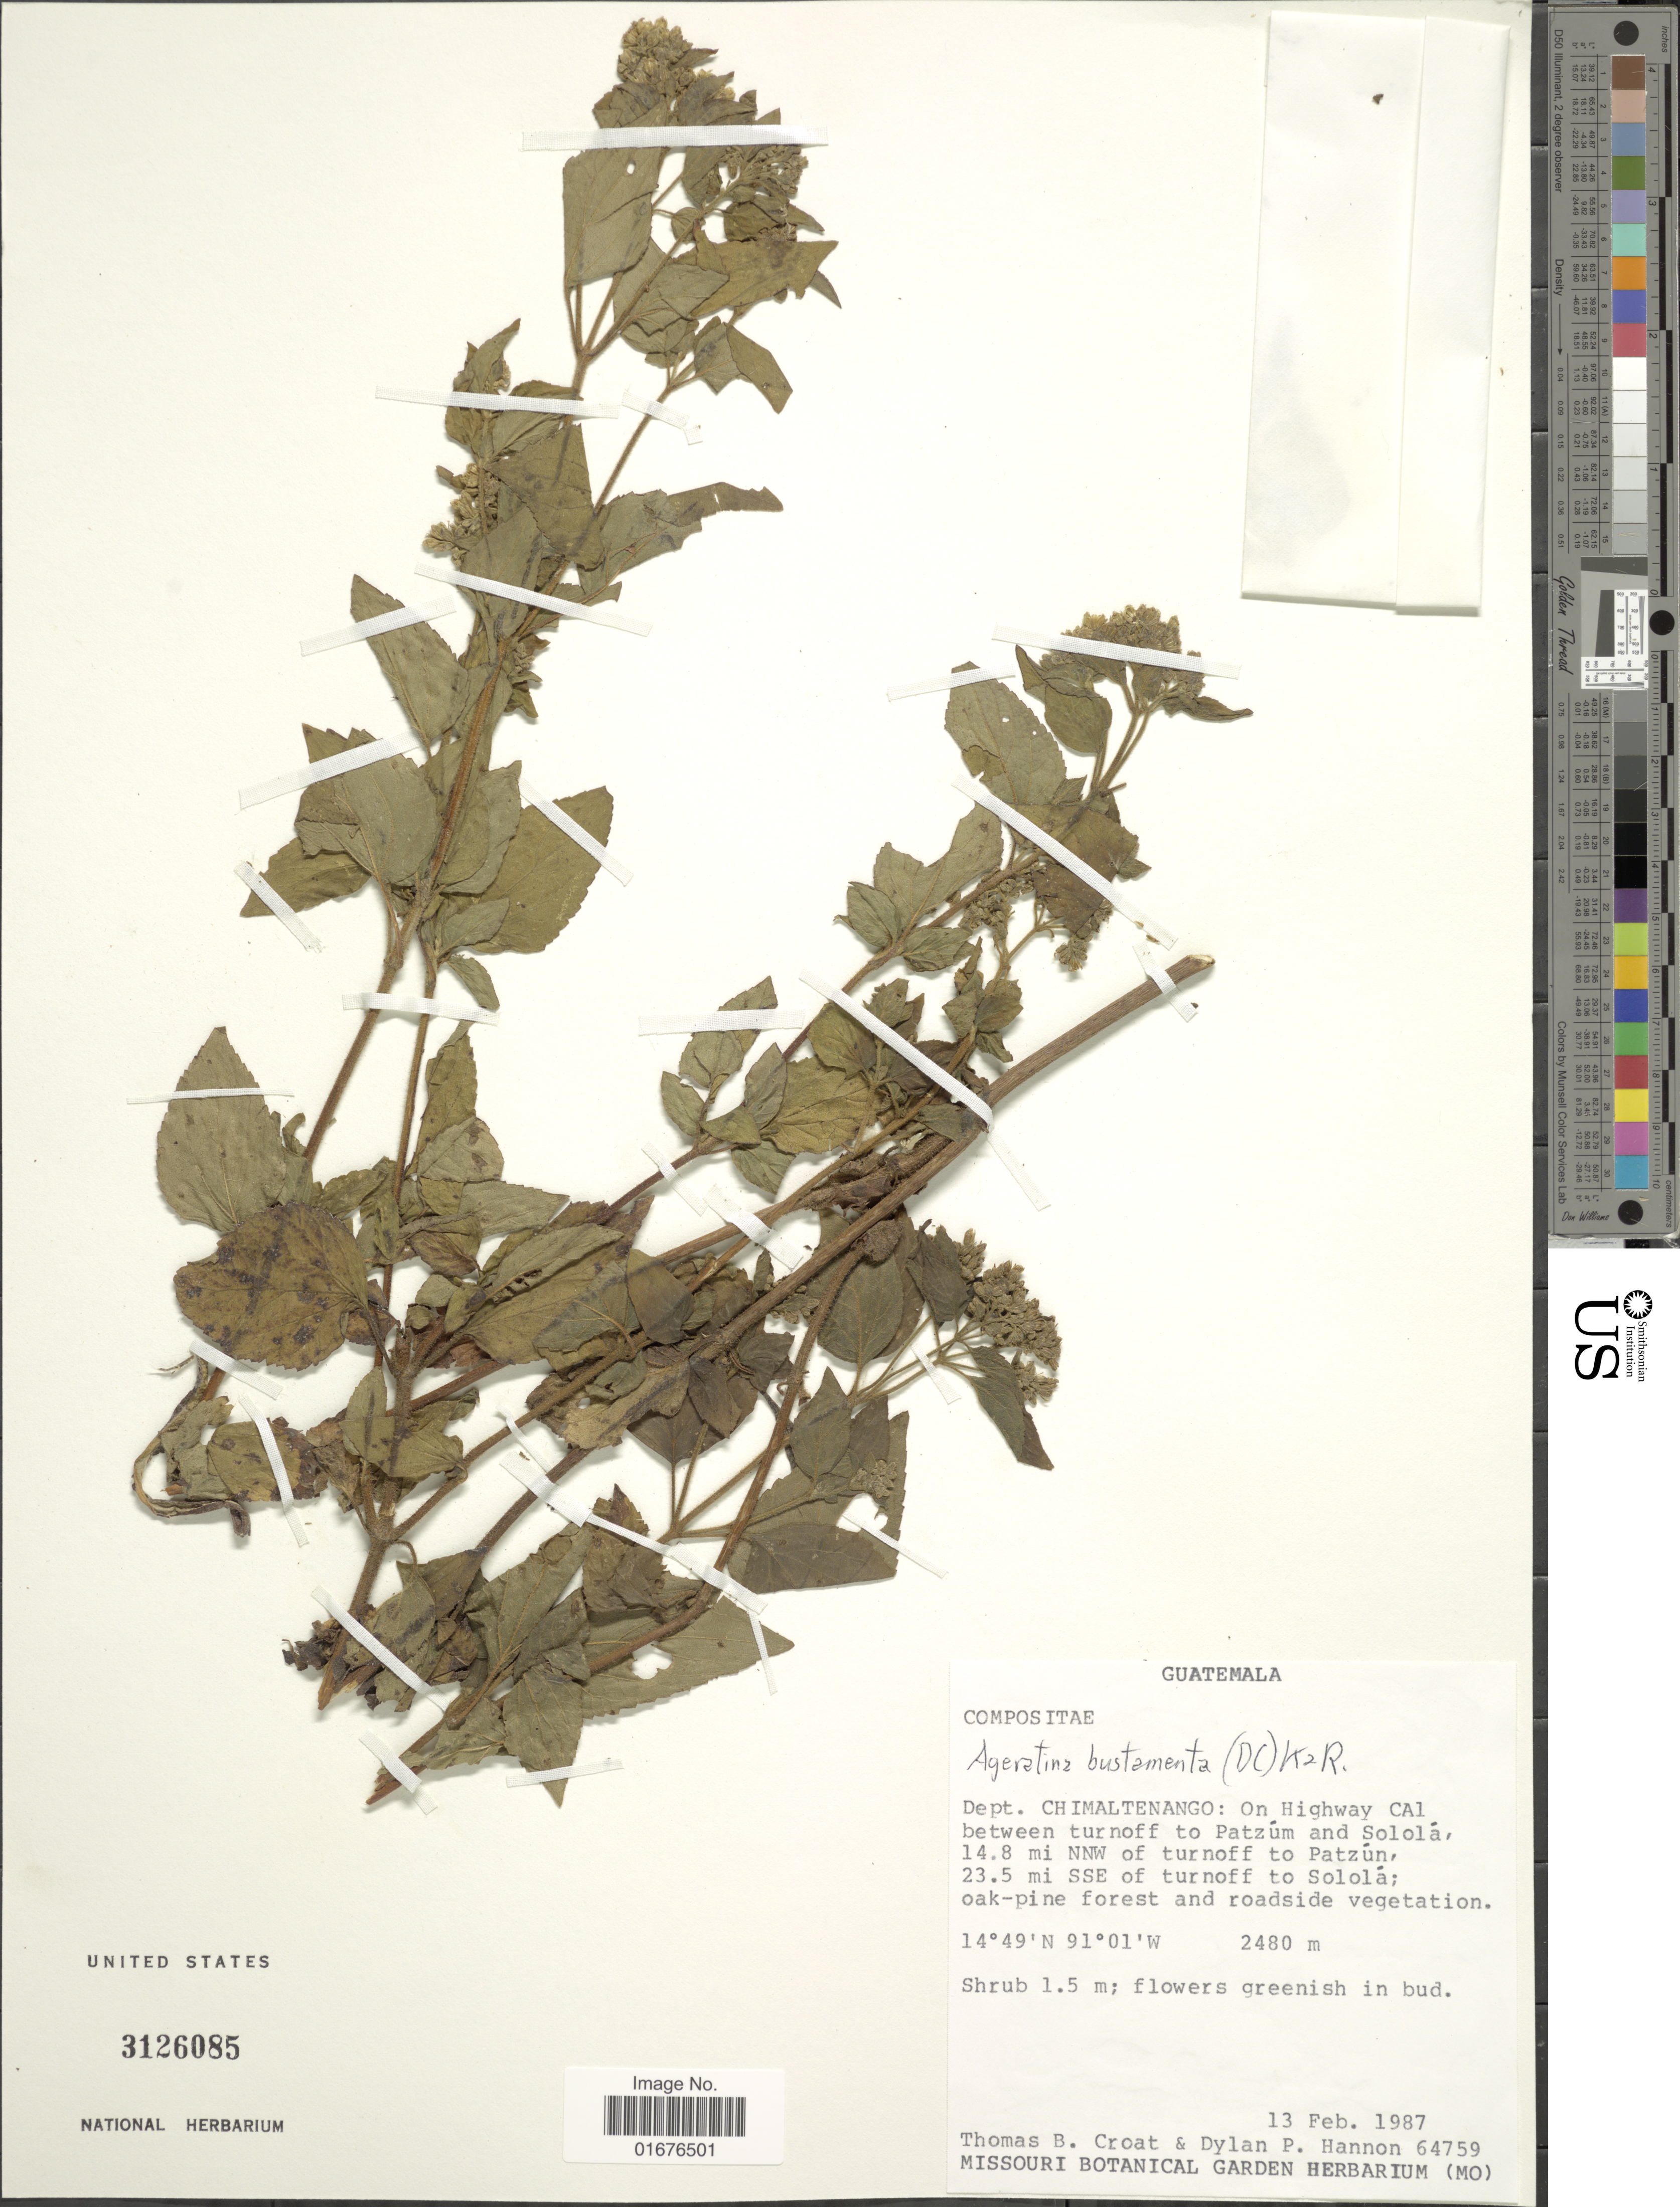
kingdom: Plantae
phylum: Tracheophyta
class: Magnoliopsida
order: Asterales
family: Asteraceae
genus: Ageratina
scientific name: Ageratina pichinchensis var. bustamenta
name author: (DC.) R.M. King & H. Rob.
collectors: T. B. Croat & D. Hannon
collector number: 64759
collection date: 1987-02-13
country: Guatemala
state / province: Chimaltenango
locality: On Highway CA1 between turnoff to Patzúm and Sololá, 14.8 mi NNW of turnoff to Patzún, 23.5 mi SSE of turnoff to Sololá; oak-pin eforest and roadside vegetation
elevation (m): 2480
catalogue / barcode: US 3126085